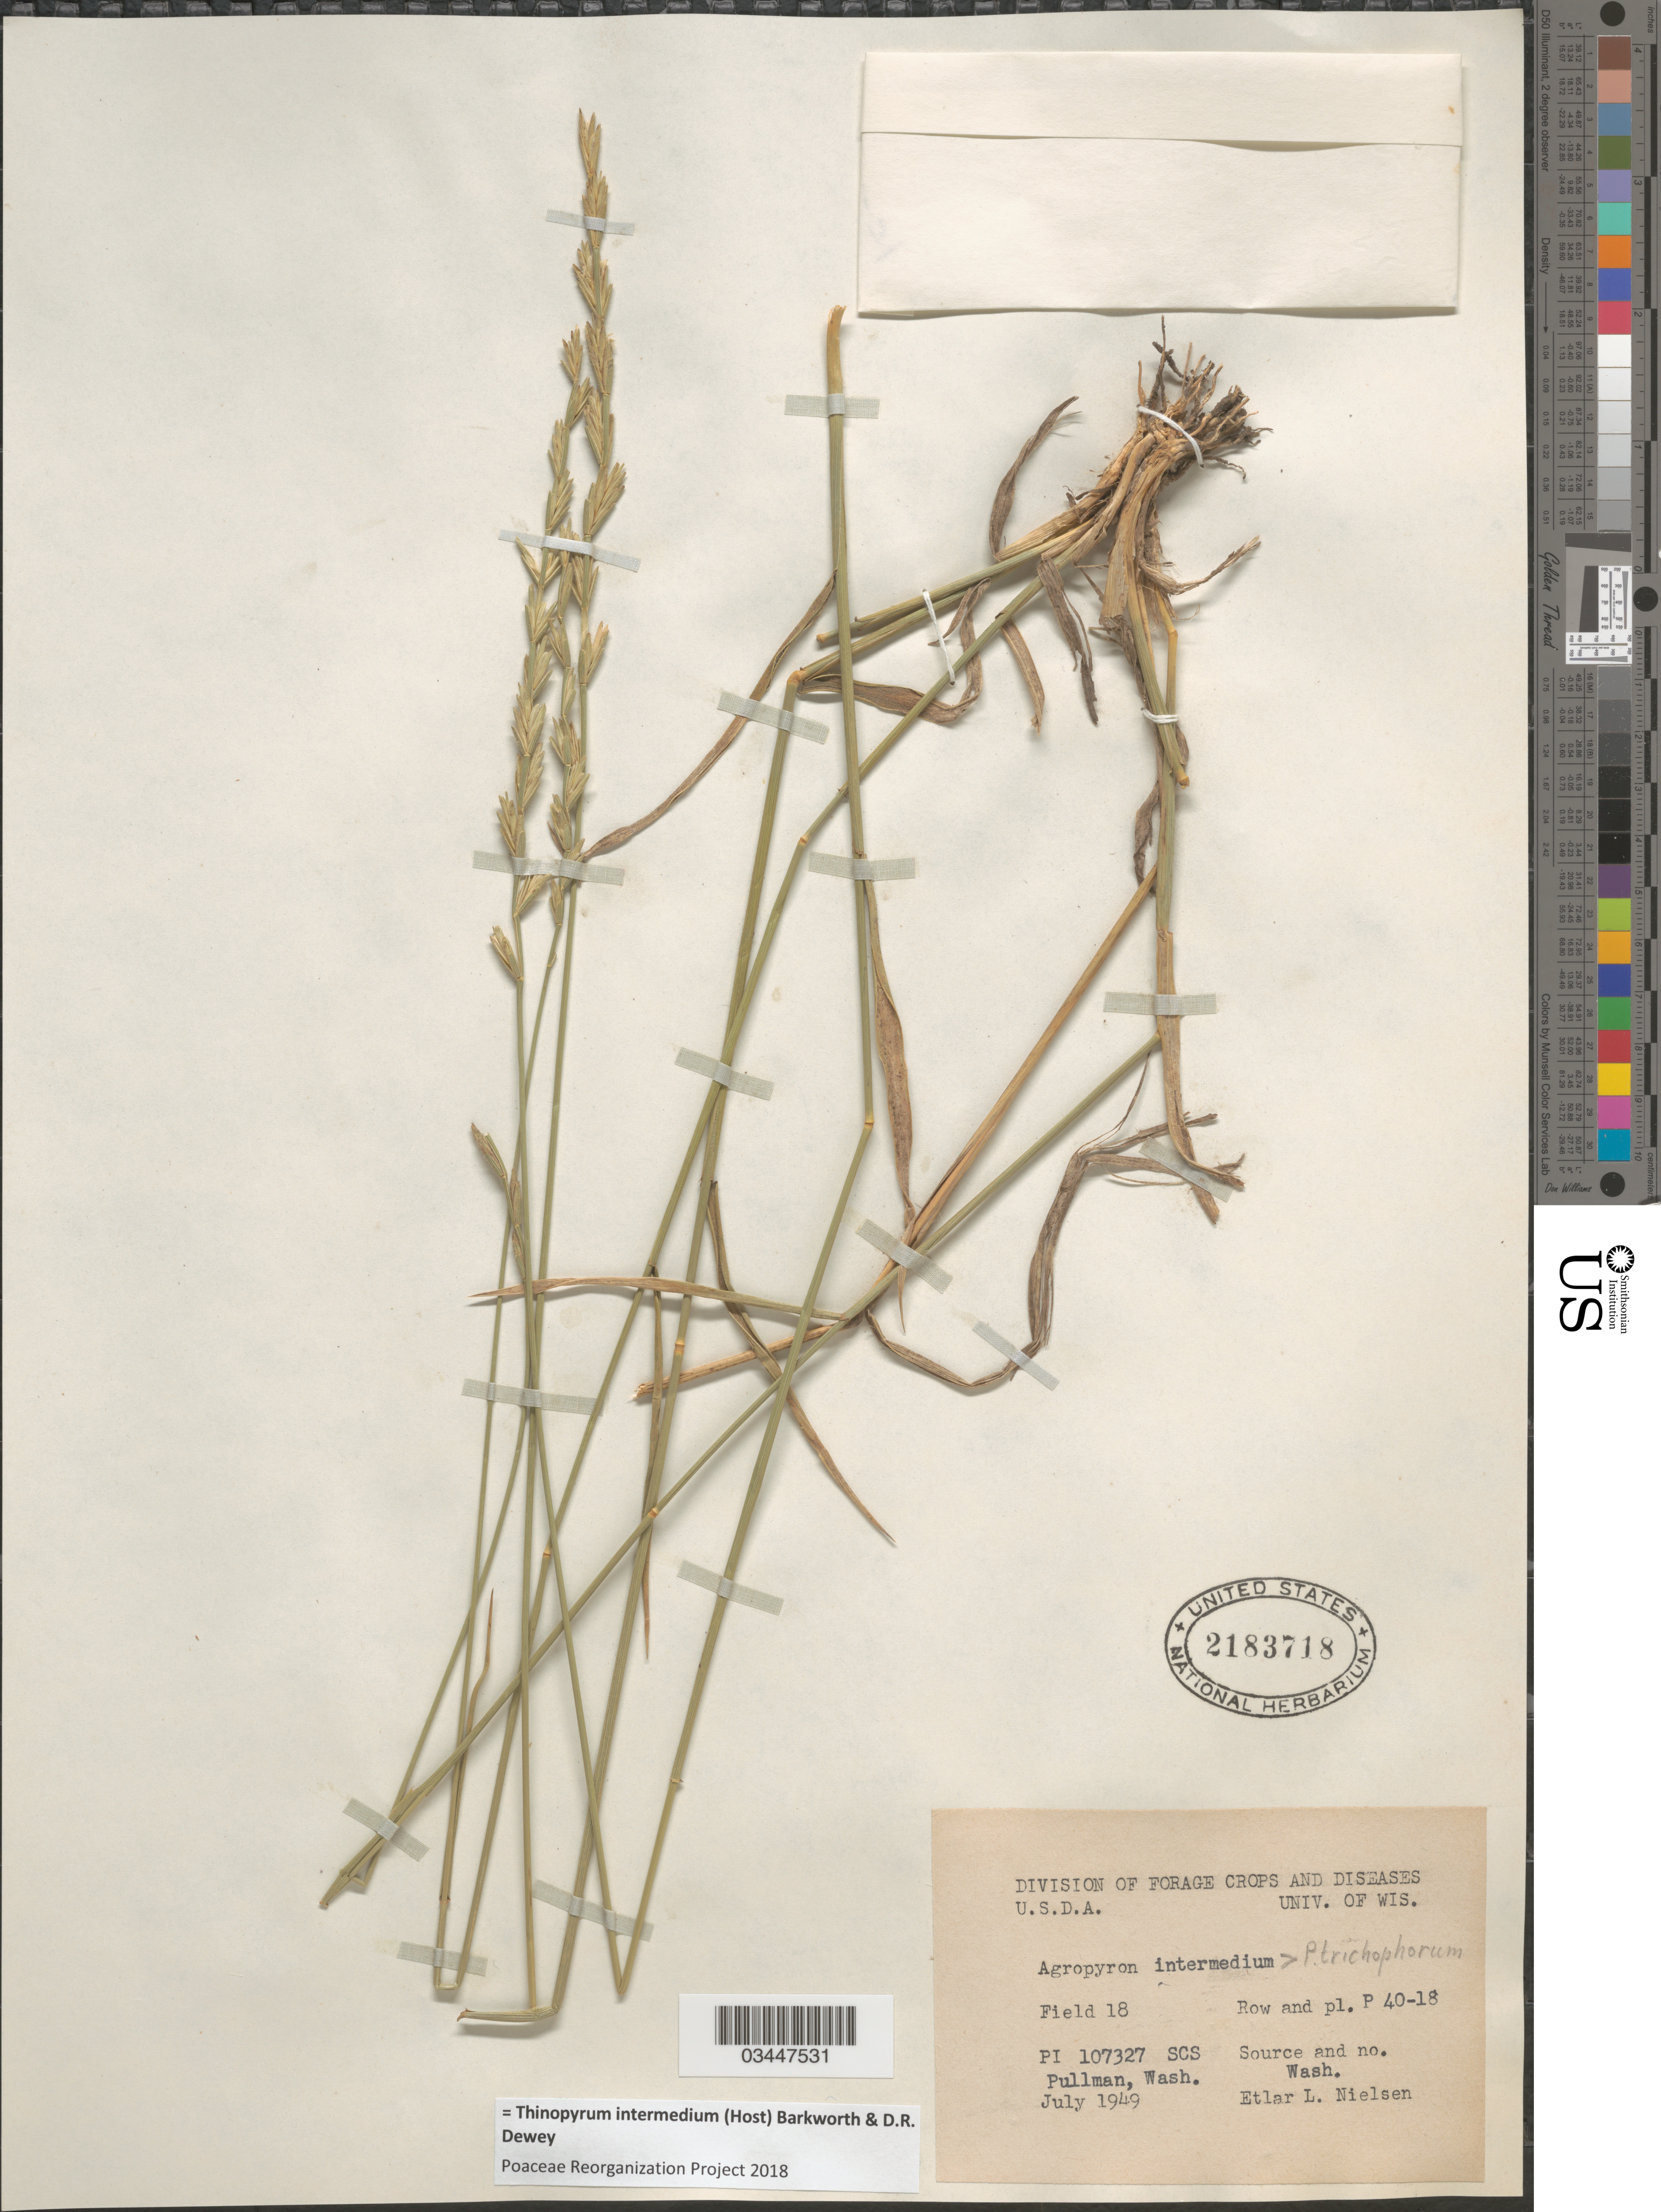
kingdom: Plantae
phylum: Tracheophyta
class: Liliopsida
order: Poales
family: Poaceae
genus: Thinopyrum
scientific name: Thinopyrum intermedium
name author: (Host) Barkworth & Dewey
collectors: E. L. Nielsen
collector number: PI107327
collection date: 1949-07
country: United States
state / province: Washington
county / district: Whitman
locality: Field 18. Row and pl. P 40-18. SCS Pullman.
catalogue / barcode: US 2183718